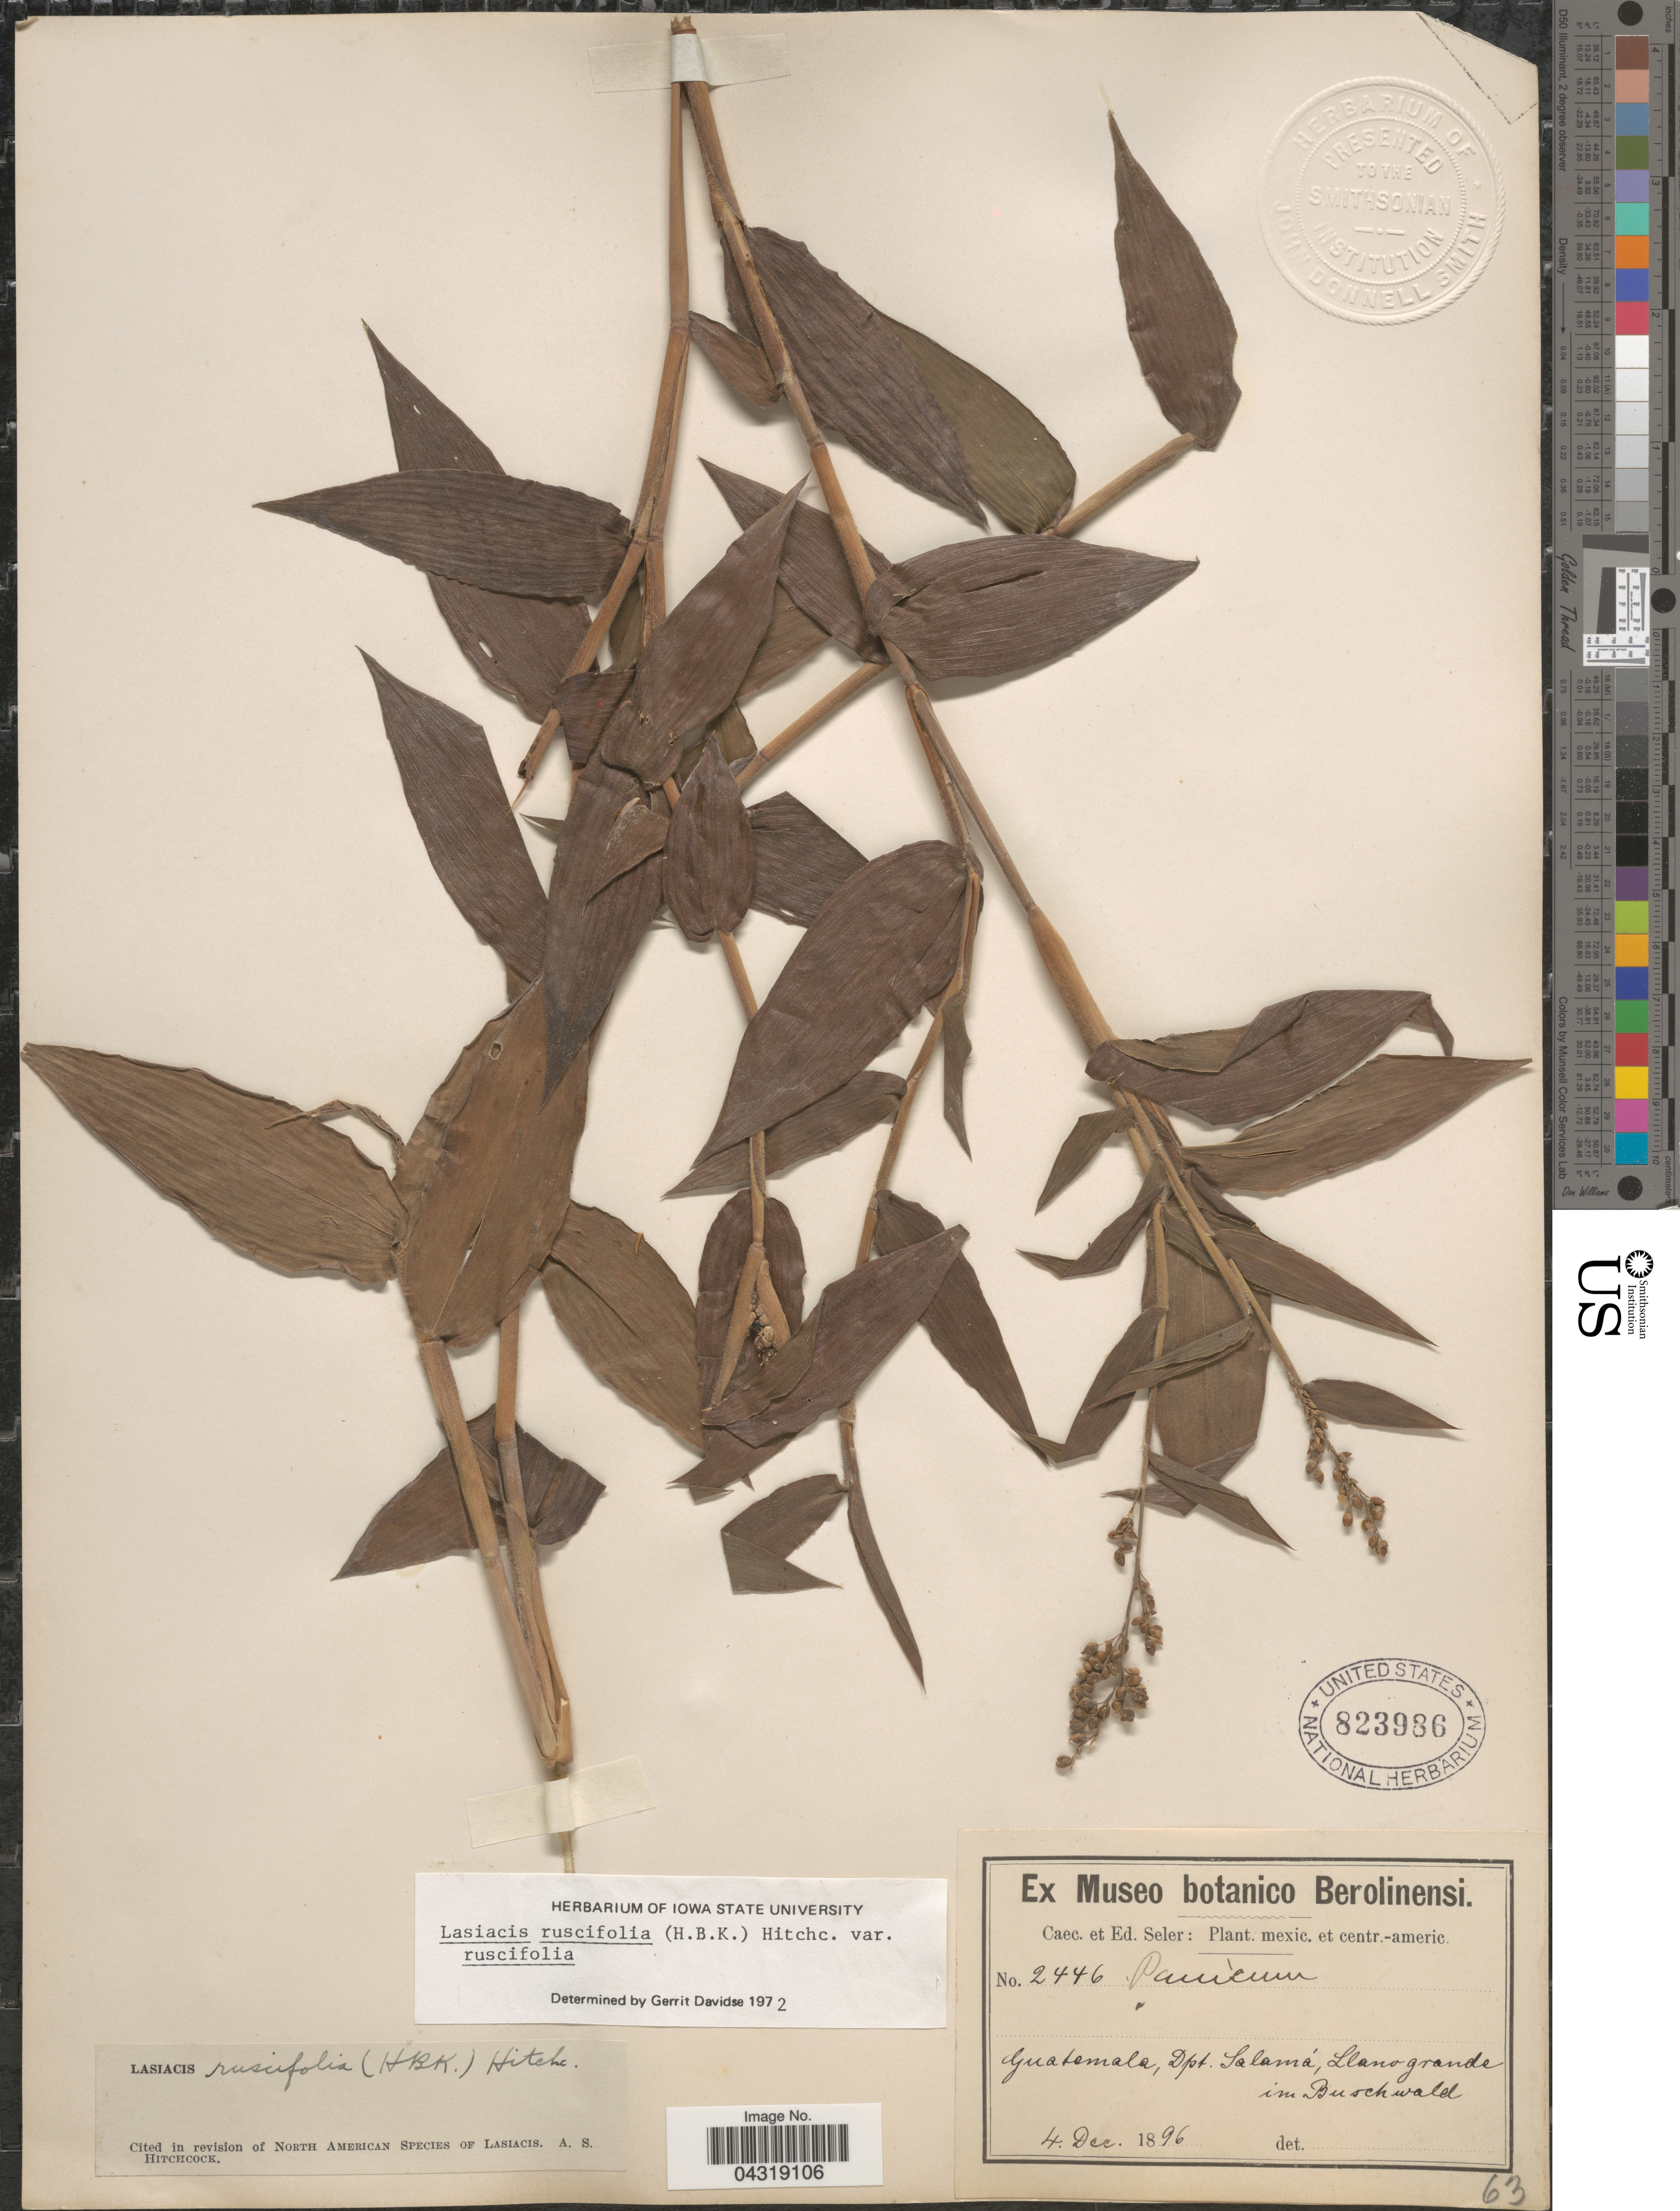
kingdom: Plantae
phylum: Tracheophyta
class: Liliopsida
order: Poales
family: Poaceae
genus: Lasiacis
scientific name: Lasiacis ruscifolia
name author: (Kunth) Hitchc.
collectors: C. Seler & E. G. Seler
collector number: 2446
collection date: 1896-12-04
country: Guatemala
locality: Dpt. Salamá, Llano grande im Buschwald.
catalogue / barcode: US 823986